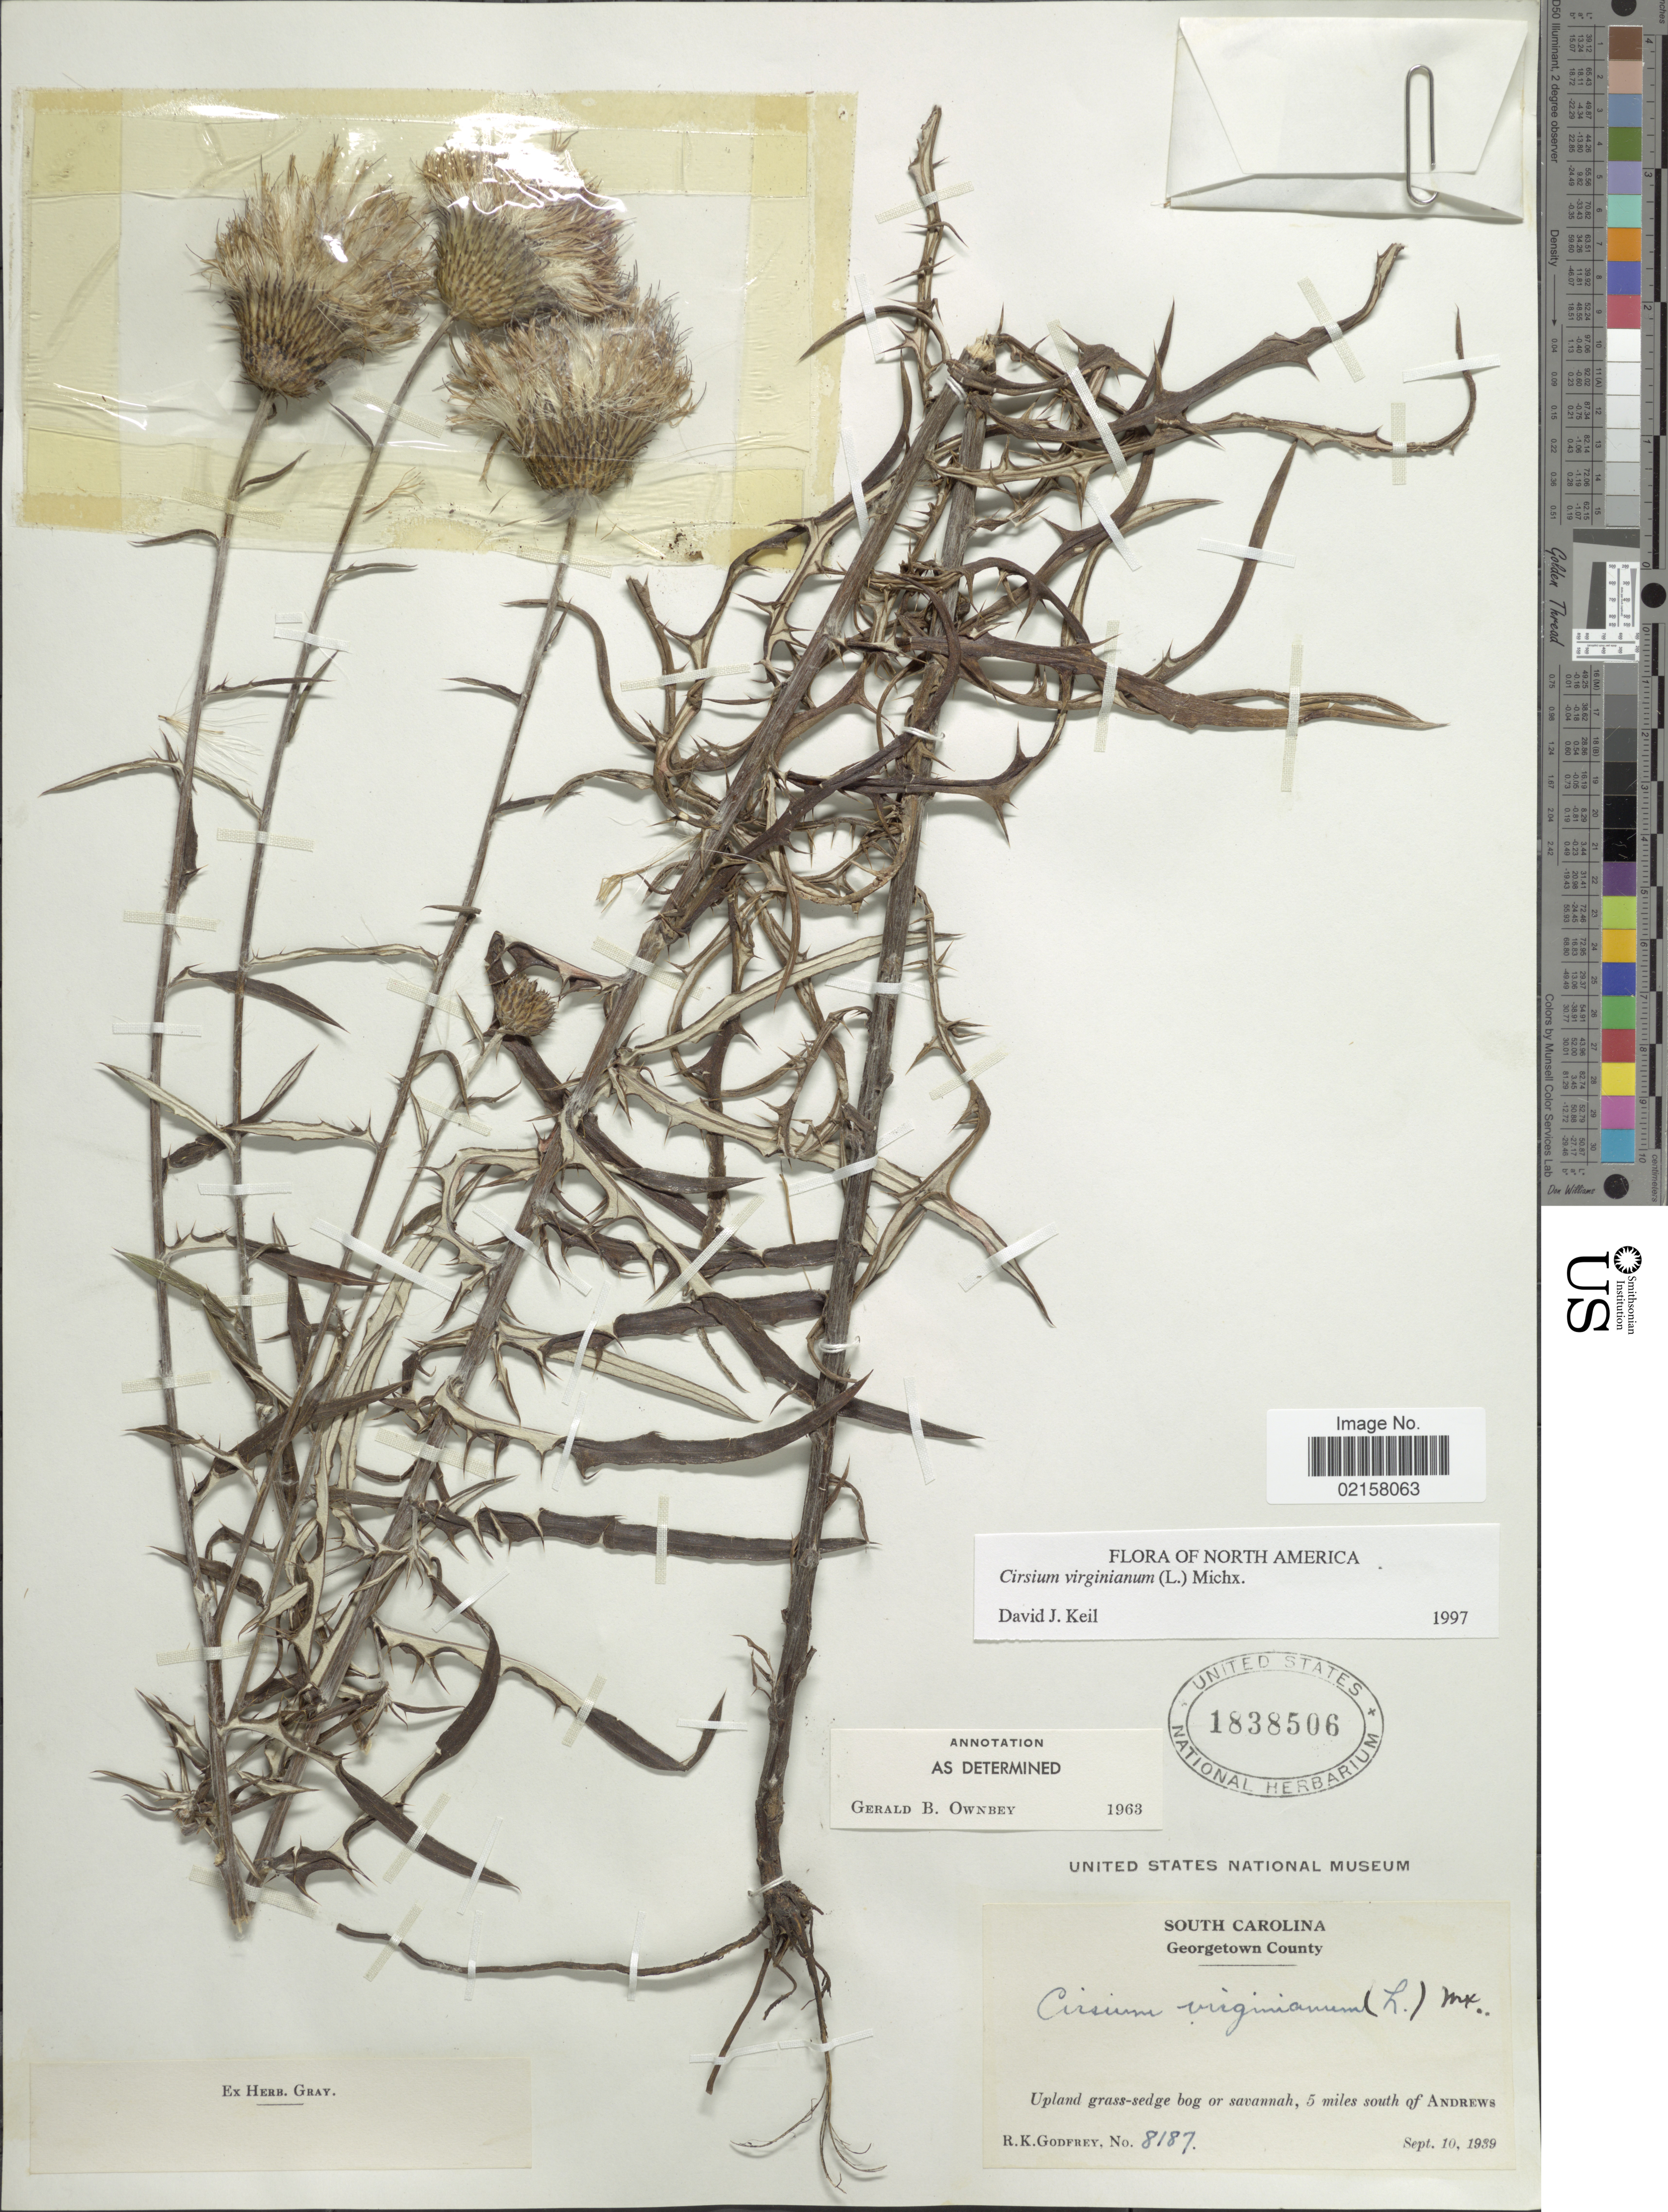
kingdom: Plantae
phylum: Tracheophyta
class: Magnoliopsida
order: Asterales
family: Asteraceae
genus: Cirsium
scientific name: Cirsium virginianum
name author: (L.) Michx.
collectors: R. K. Godfrey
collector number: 8187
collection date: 1939-09-10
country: United States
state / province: South Carolina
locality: Georgetown County, upland grass-edge bog or savannah, 5 miles south of Andrews.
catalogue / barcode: US 1838506